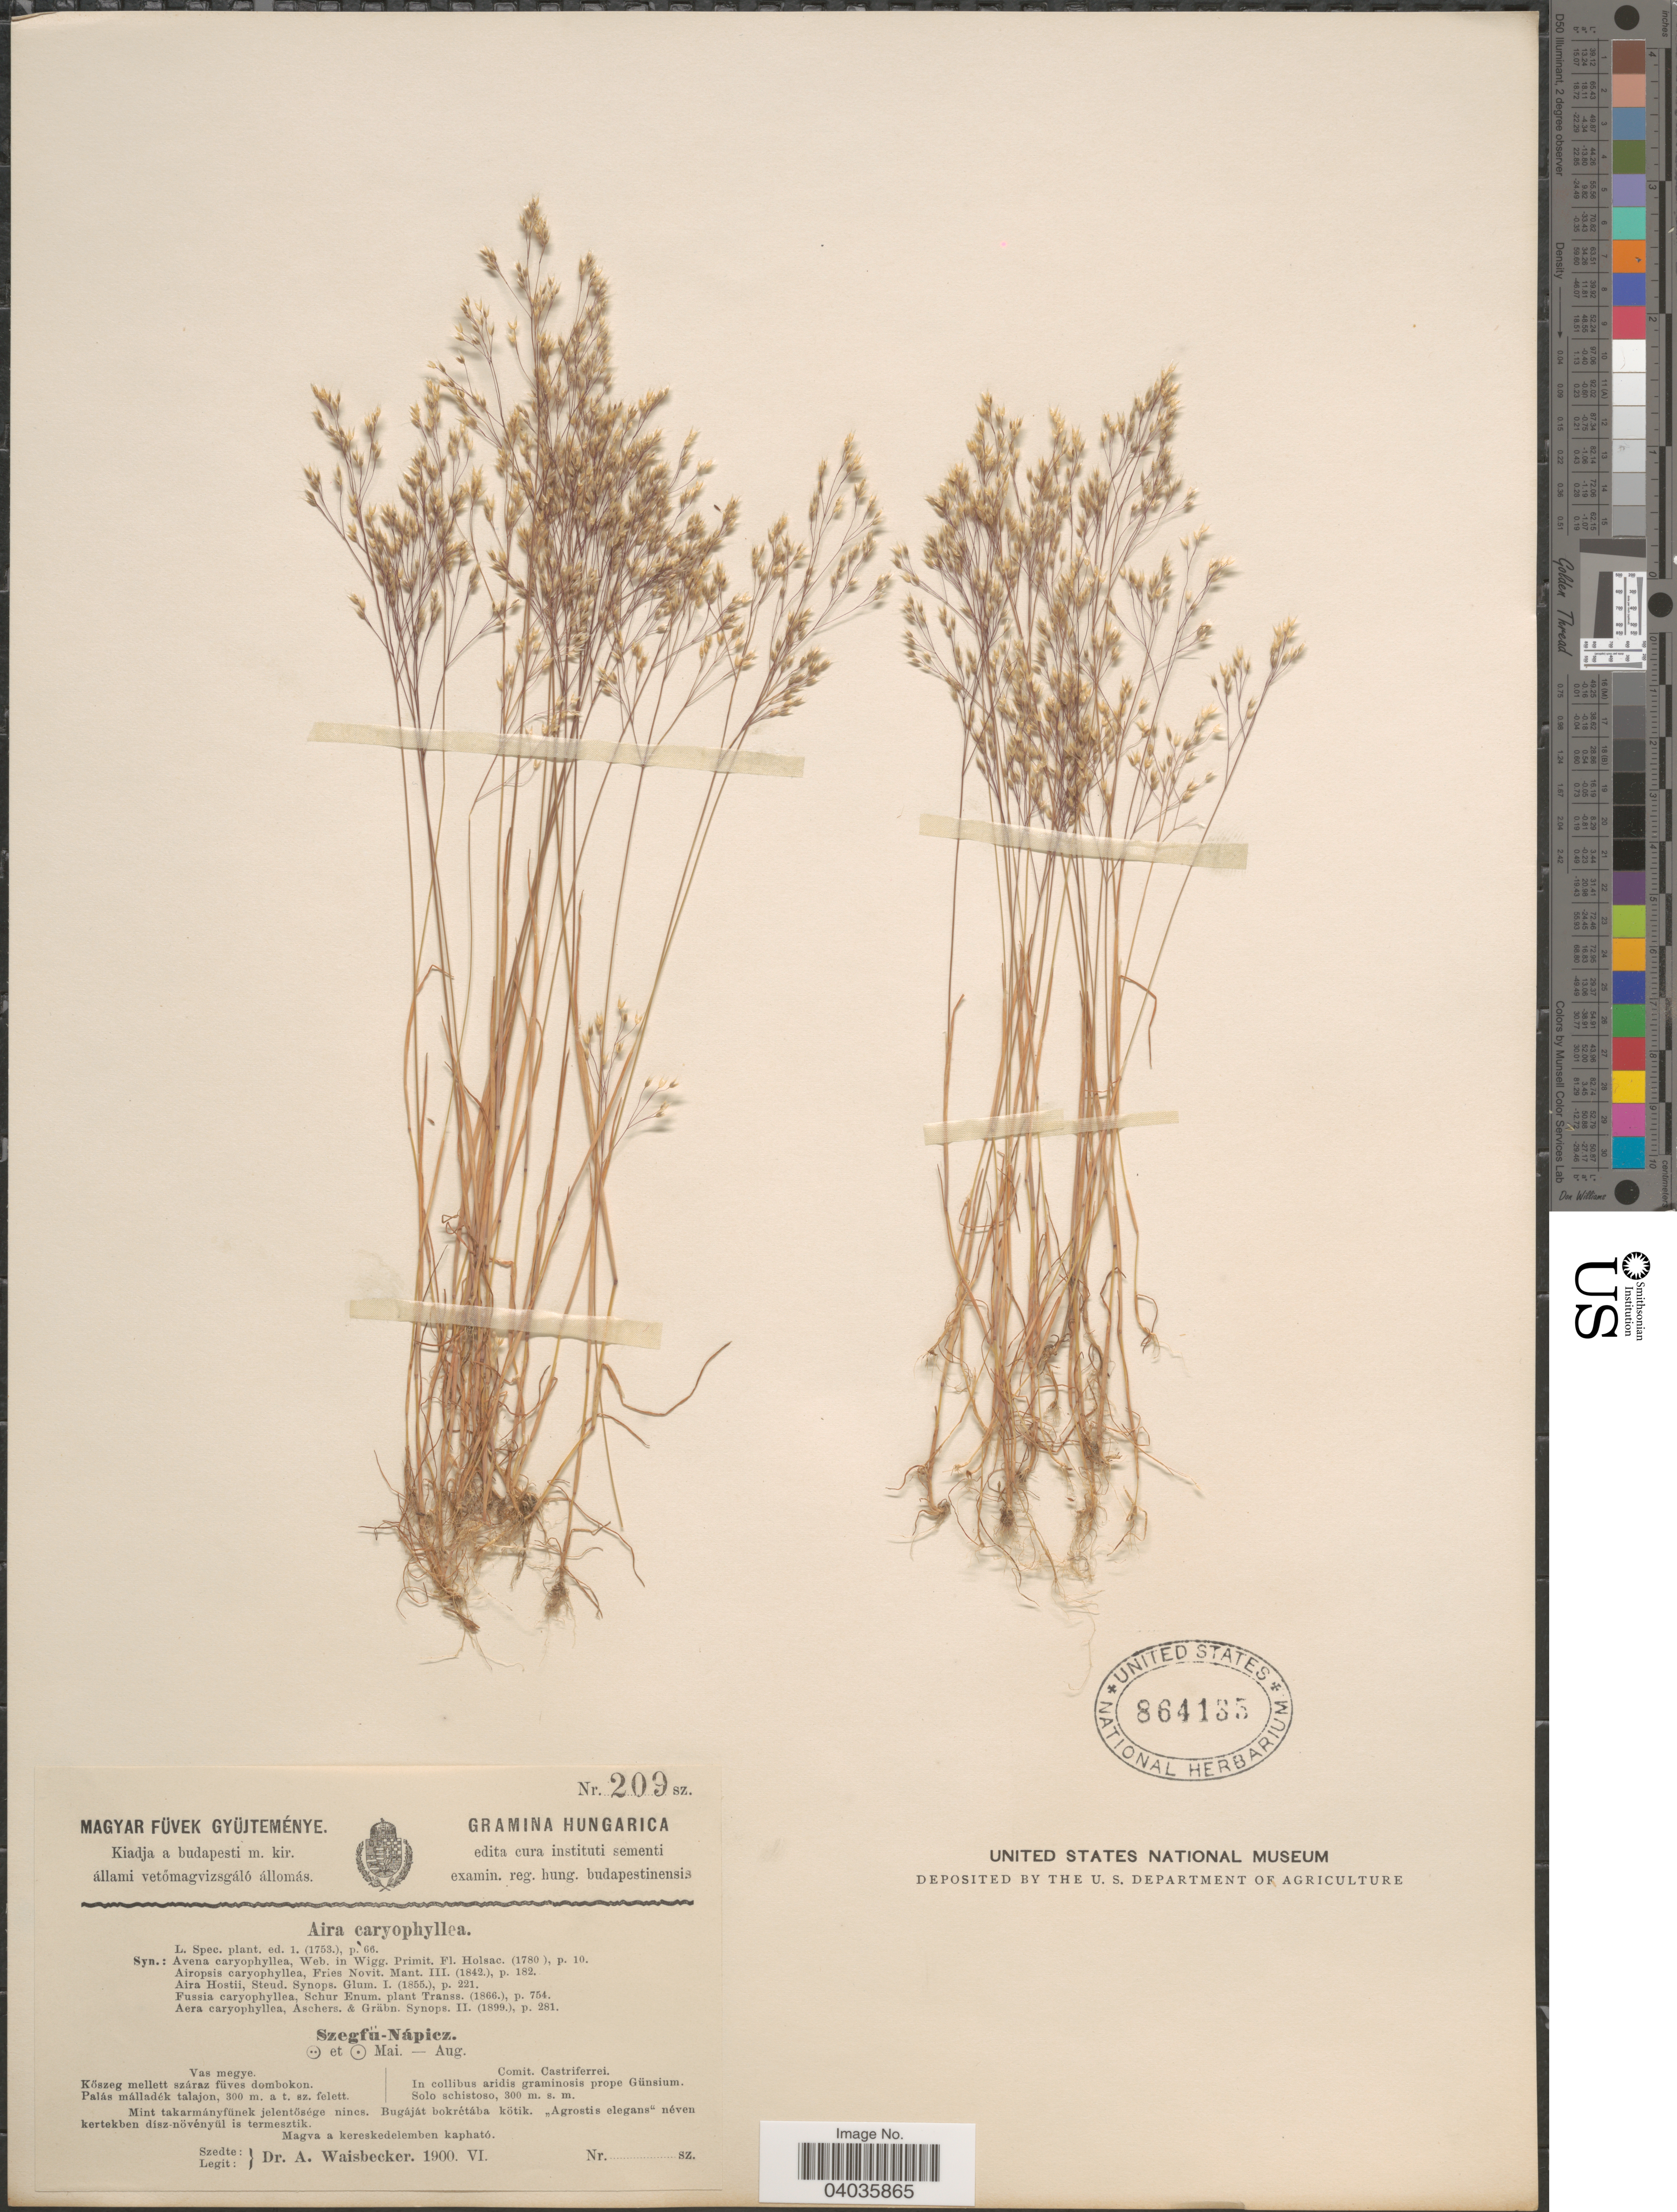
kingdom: Plantae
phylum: Tracheophyta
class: Liliopsida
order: Poales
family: Poaceae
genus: Aira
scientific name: Aira caryophyllea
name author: L.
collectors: A. Waisbecker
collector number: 209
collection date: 1900-06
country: Hungary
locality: Hungarica. Comit. Castriferrei. In collibus aridis graminosis prope Günsium.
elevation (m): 300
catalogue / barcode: US 864135